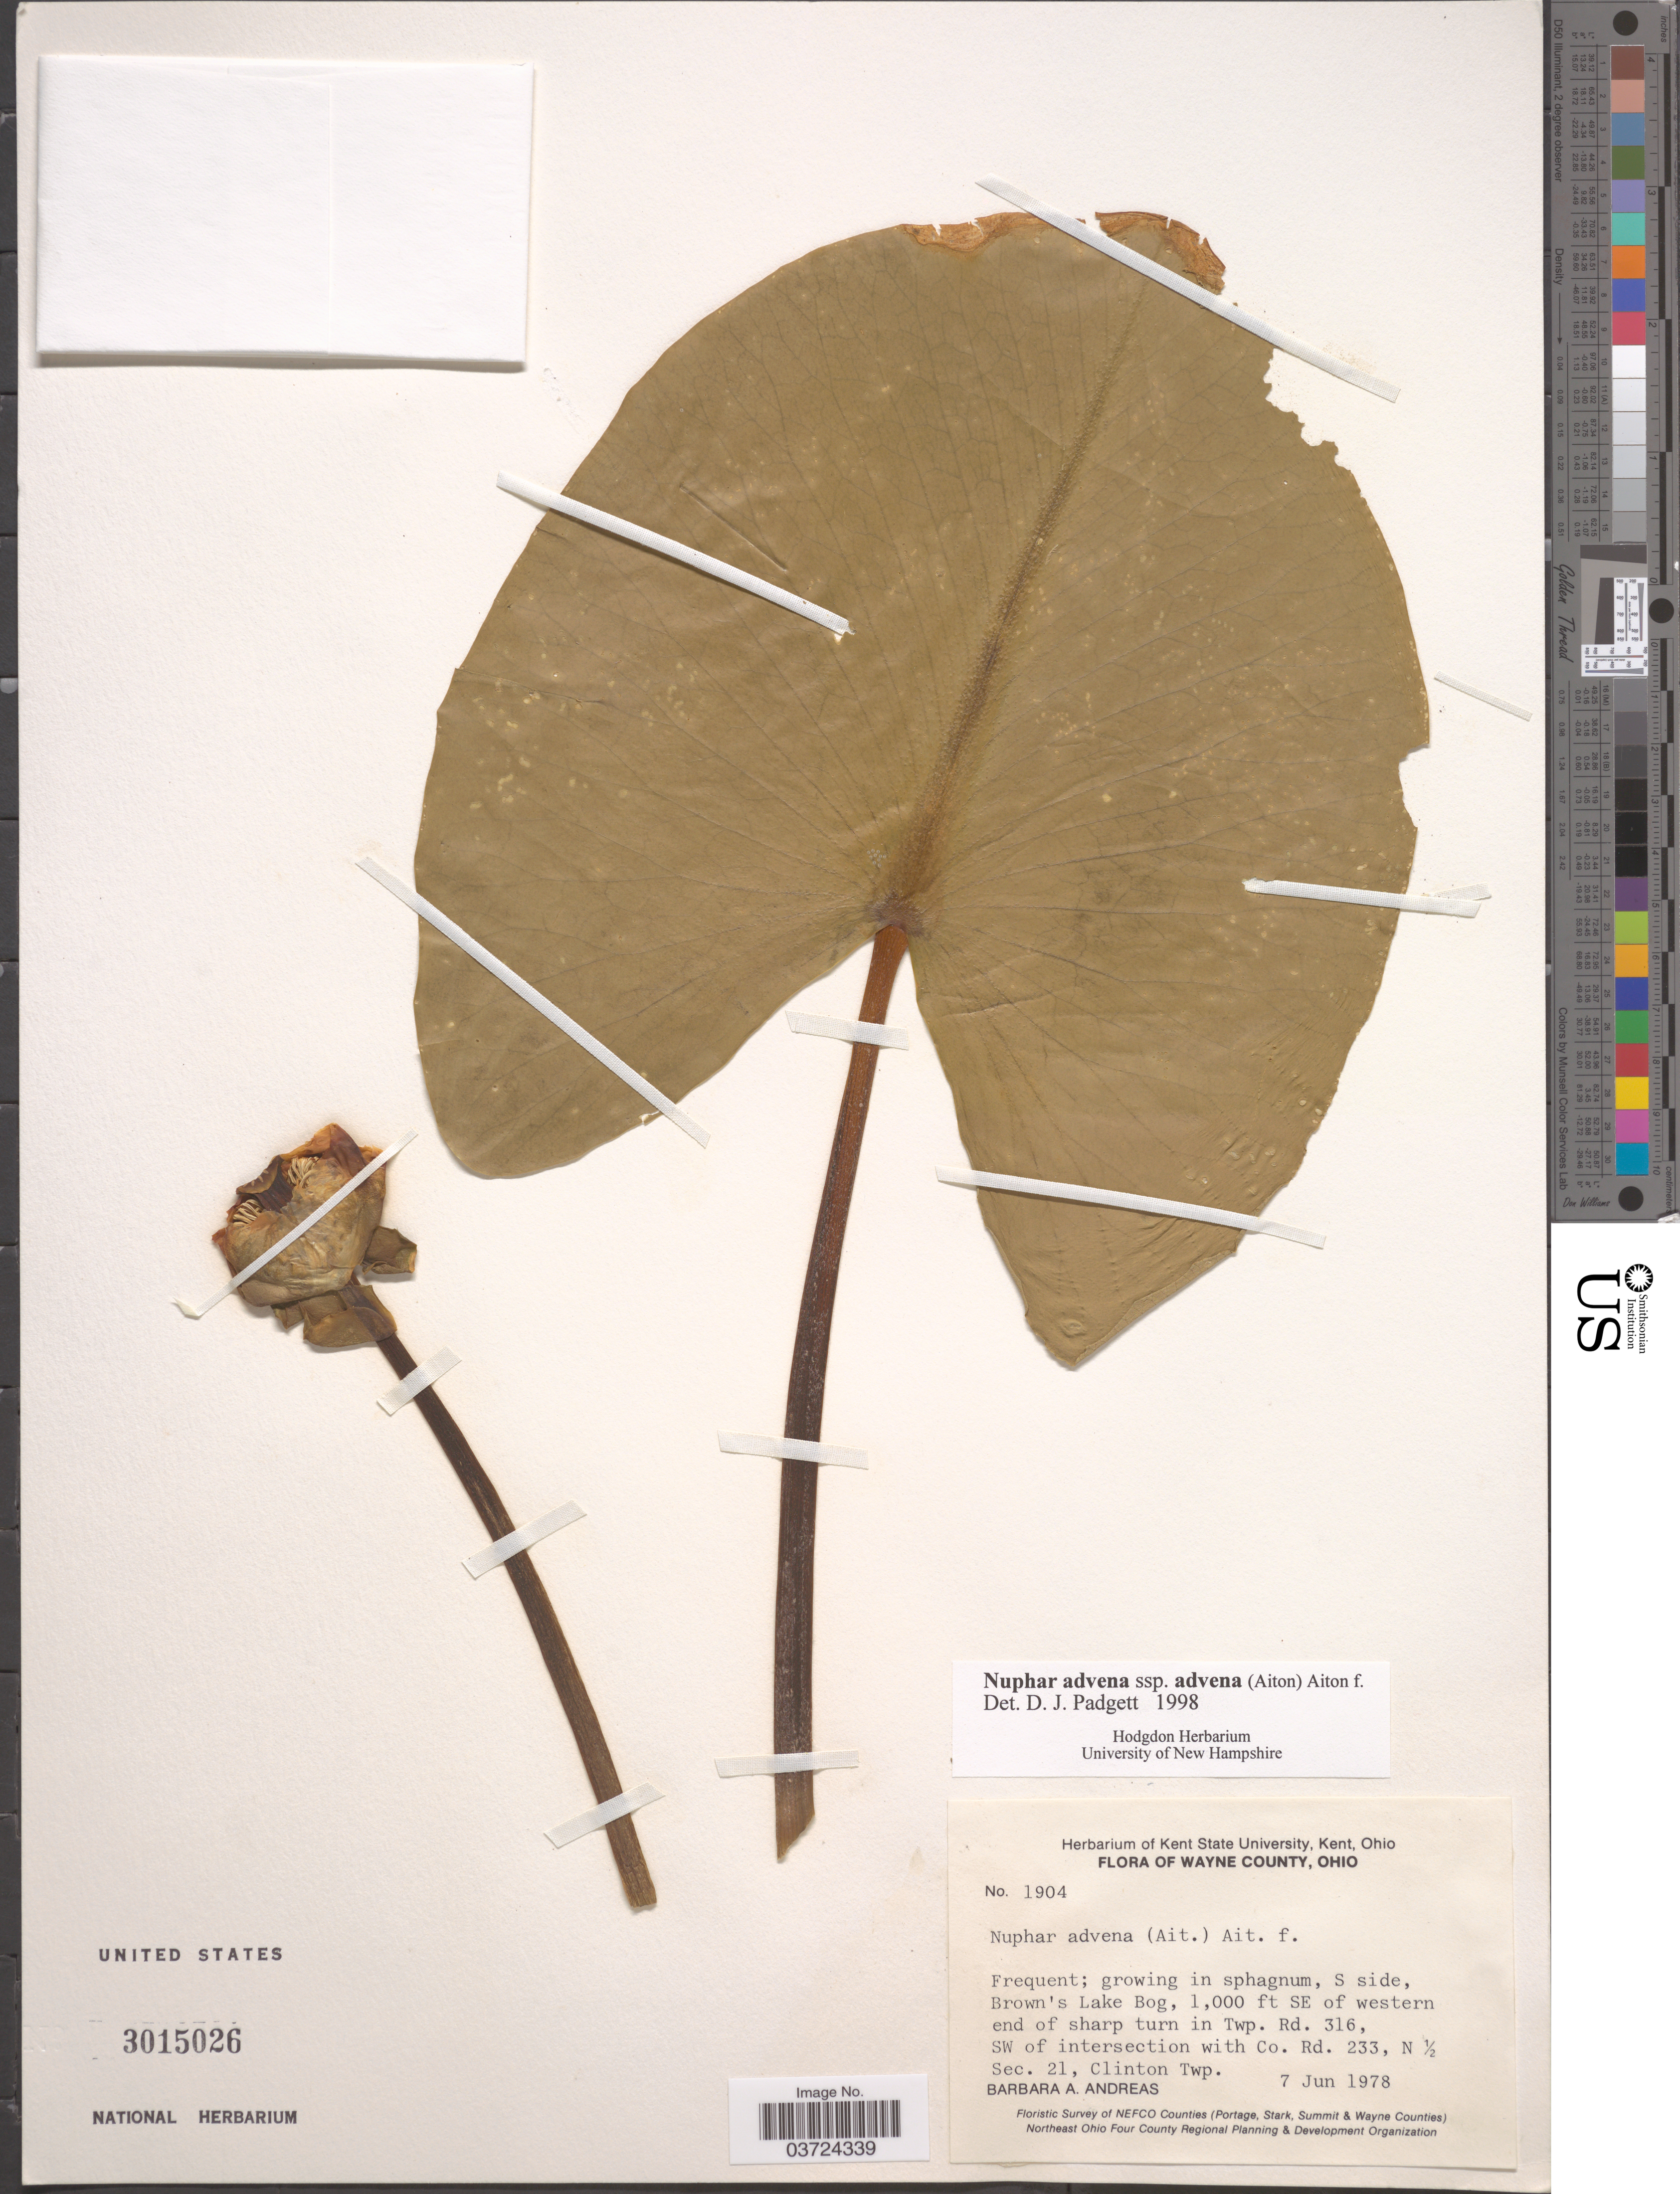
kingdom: Plantae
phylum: Tracheophyta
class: Magnoliopsida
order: Nymphaeales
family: Nymphaeaceae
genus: Nuphar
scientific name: Nuphar advena subsp. advena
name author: (Aiton) W.T. Aiton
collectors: B. A. Andreas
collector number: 1904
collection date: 1978-06-07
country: United States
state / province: Ohio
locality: Wayne County. S side, Brown's Lake Bog, SE of western end of sharp turn in Twp. Rd. 316, SW of intersection with Co. Rd. 233, N ½ Sec. 21, Clinton Twp.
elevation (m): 305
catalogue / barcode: US 3015026